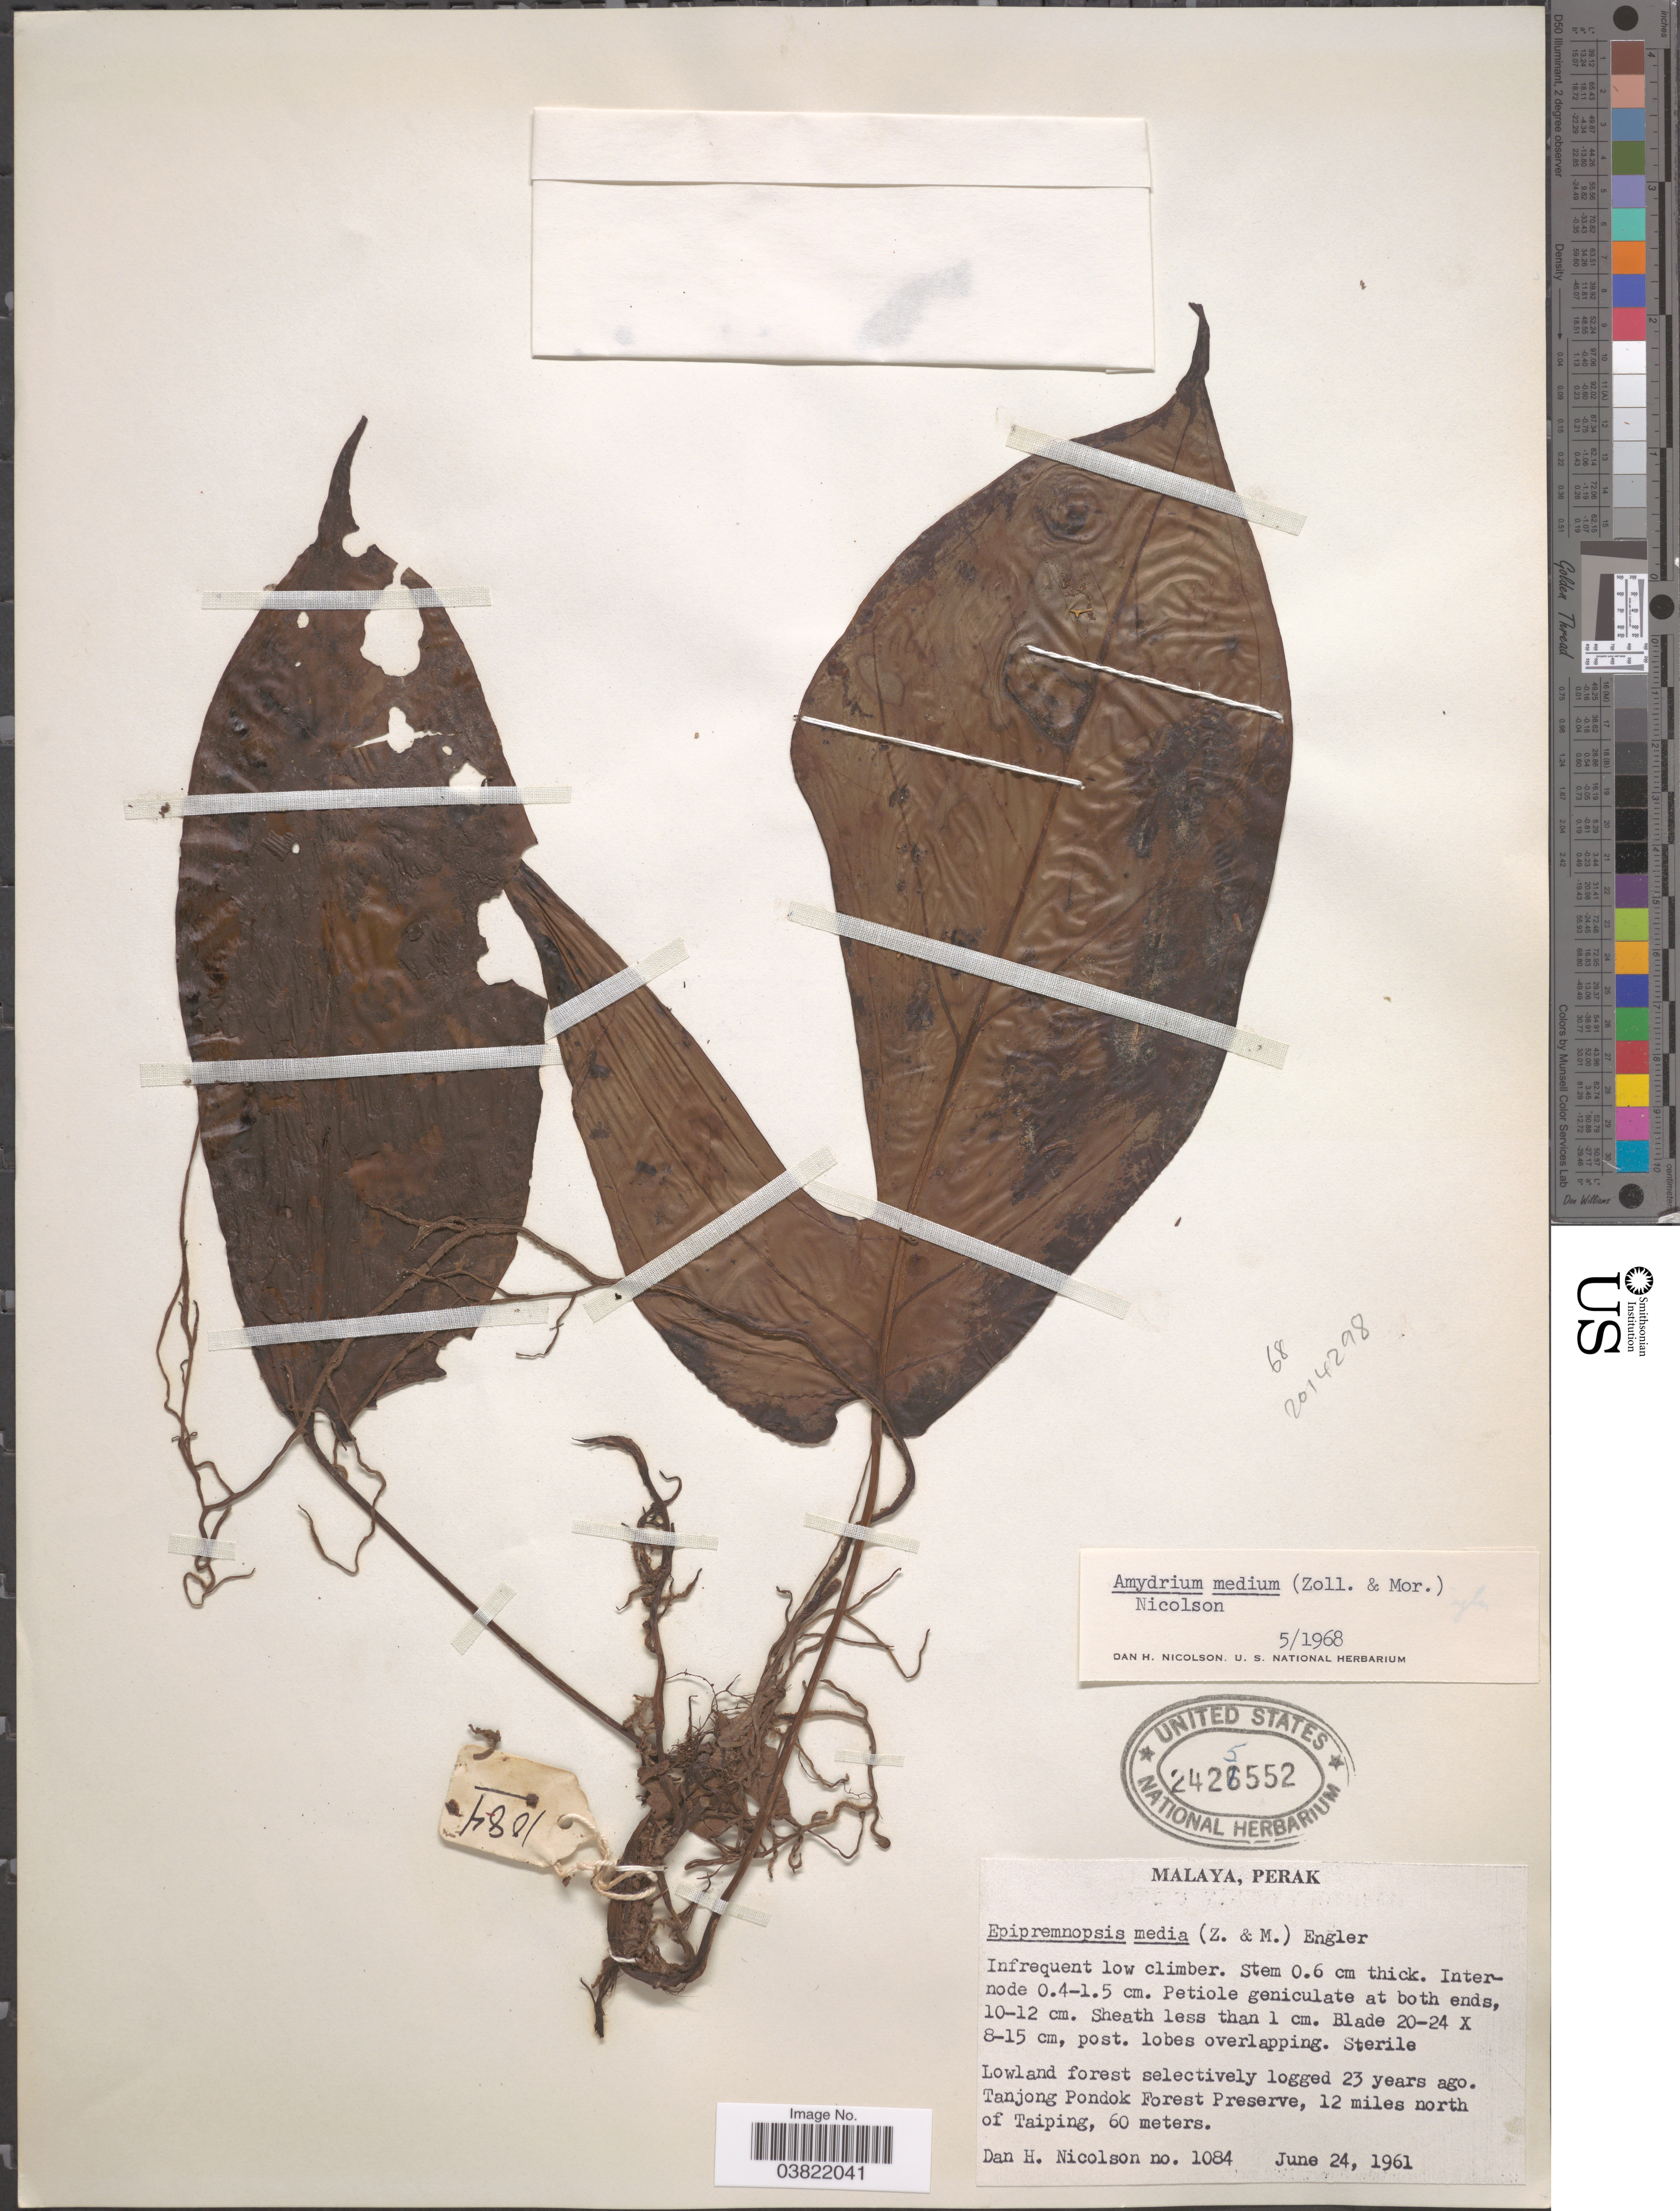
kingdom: Plantae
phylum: Tracheophyta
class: Liliopsida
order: Alismatales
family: Araceae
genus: Amydrium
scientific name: Amydrium medium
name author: (Zoll. & Moritzi) Nicolson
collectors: D. H. Nicolson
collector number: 1084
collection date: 1961-06-24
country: Malaysia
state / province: Perak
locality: Malaya. Tanjong Pondok Forest Preserve, 12 miles north of Taiping.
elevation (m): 60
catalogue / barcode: US 2425552